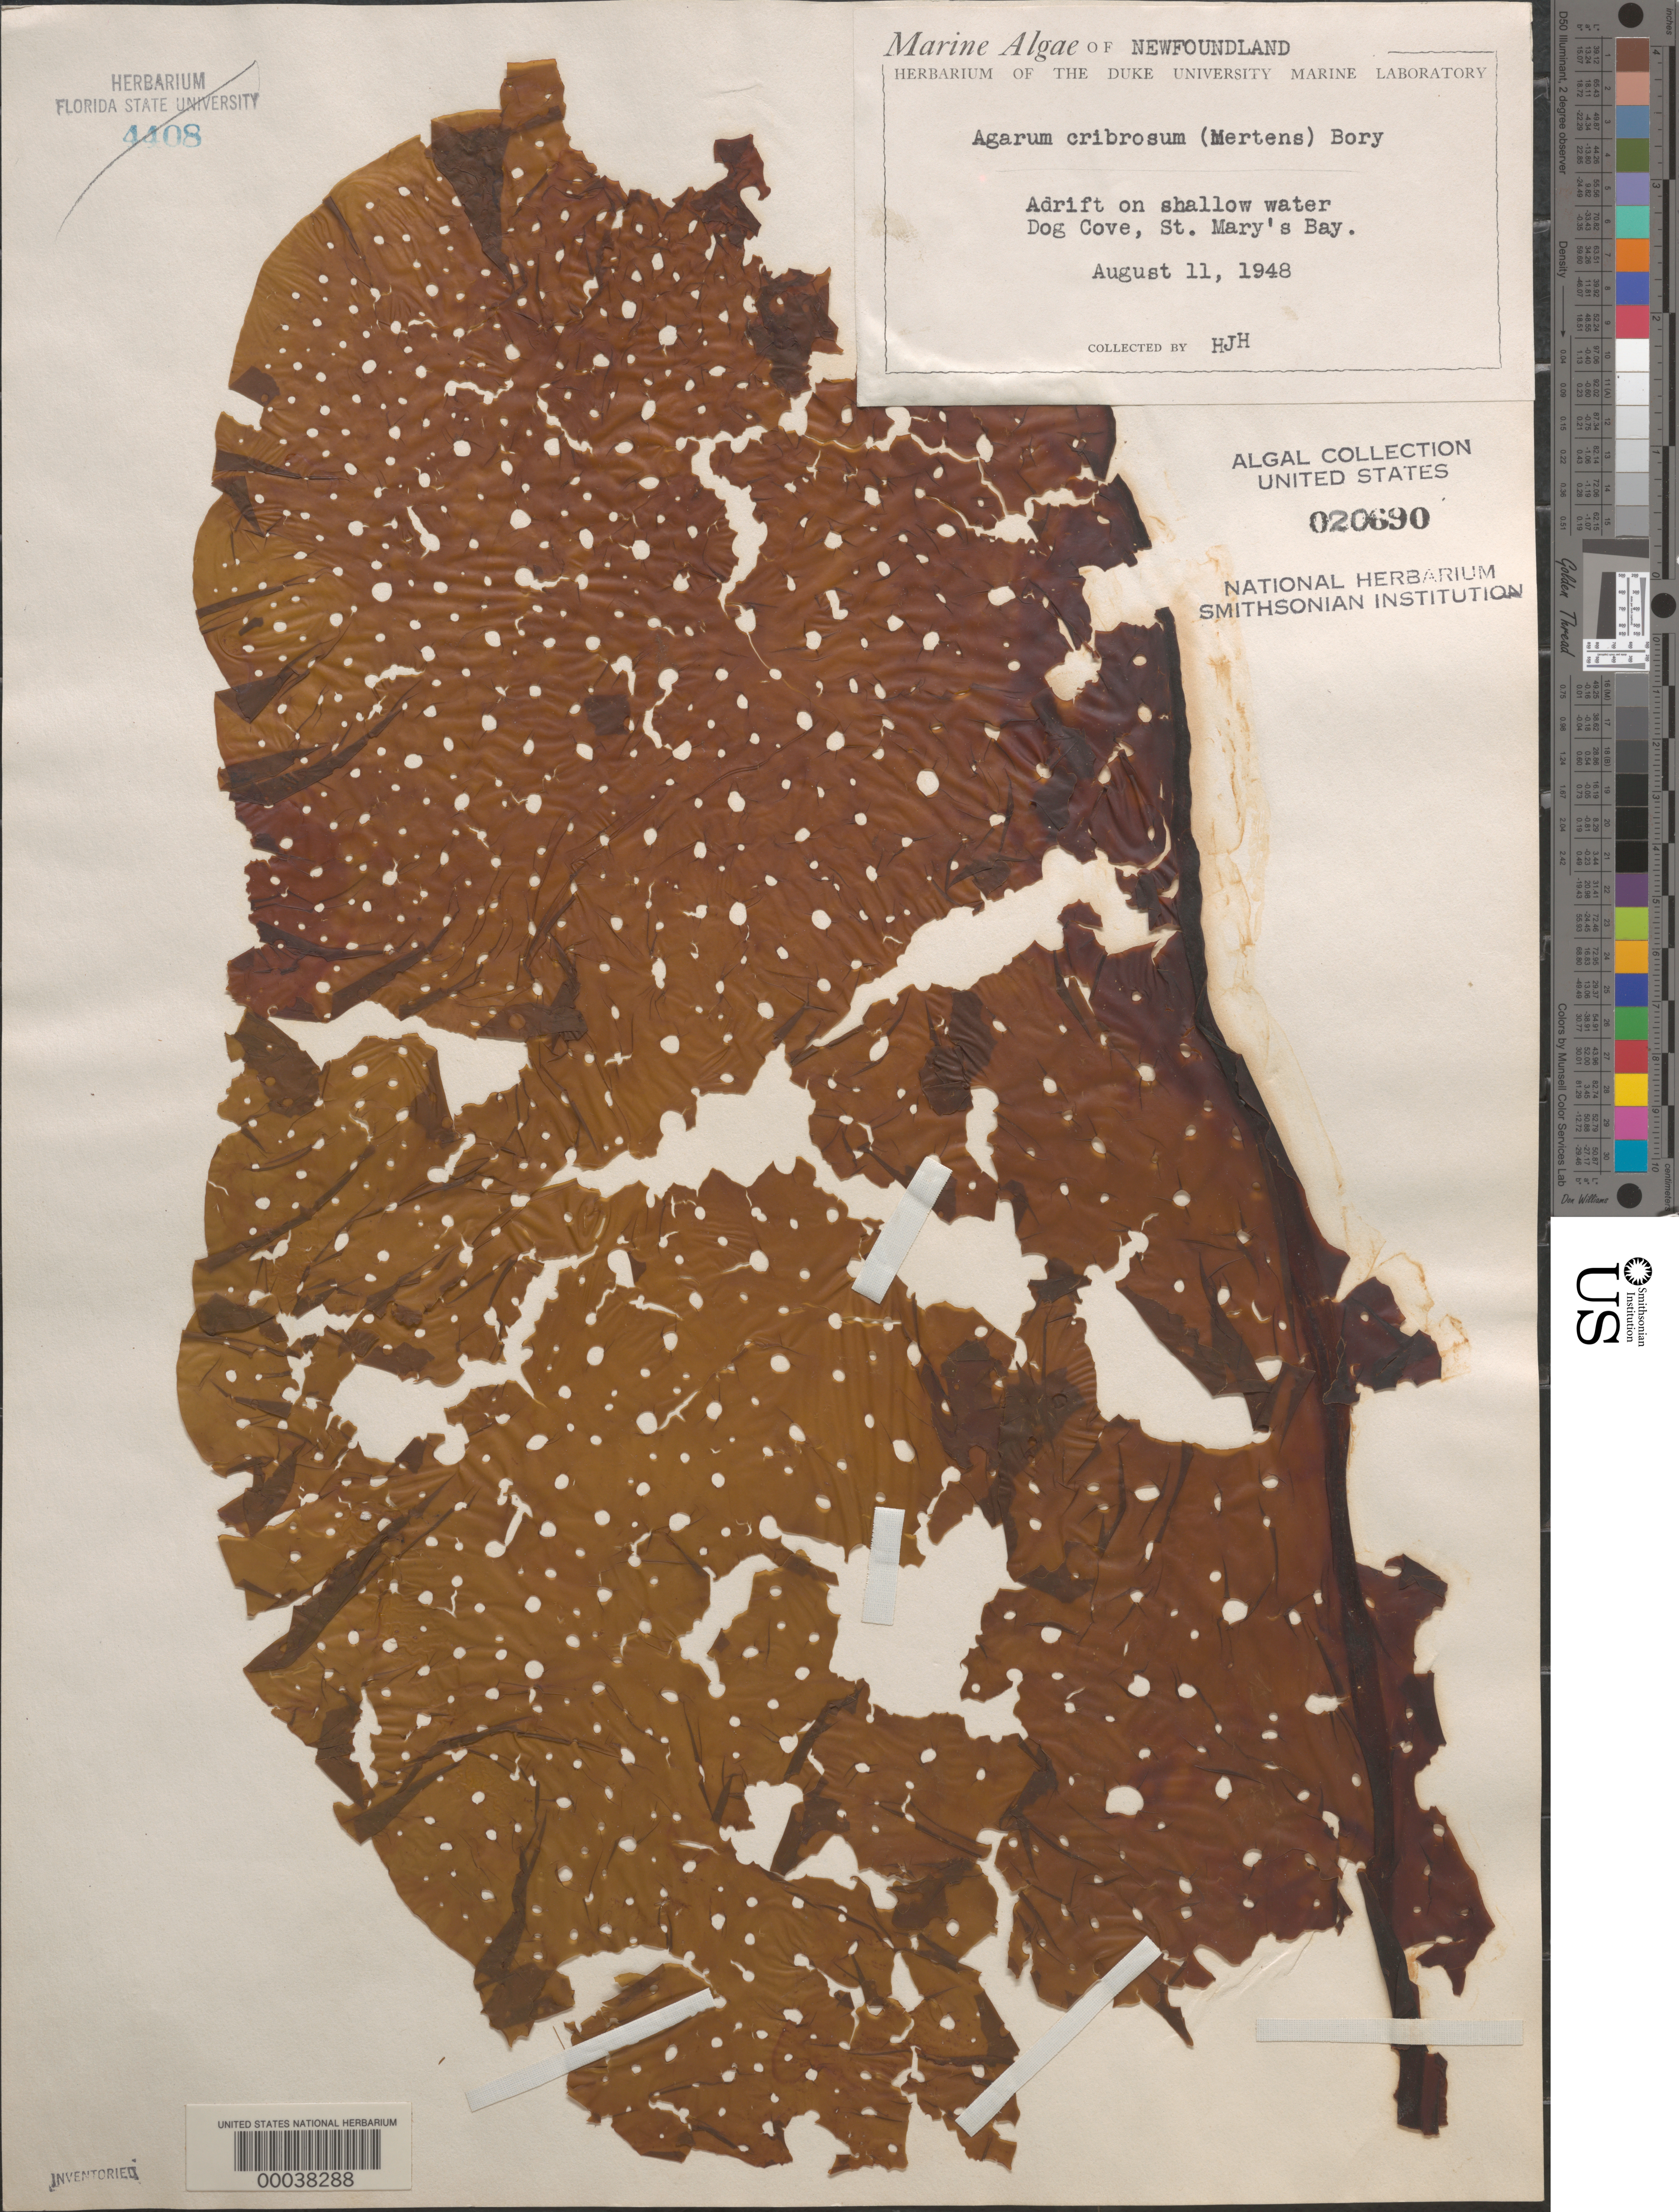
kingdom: Chromista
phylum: Ochrophyta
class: Phaeophyceae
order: Laminariales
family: Costariaceae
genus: Agarum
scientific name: Agarum clathratum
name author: Dumortier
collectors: H. J. Humm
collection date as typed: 11 Aug 1948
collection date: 1948-08-11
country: Canada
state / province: Newfoundland and Labrador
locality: Dog Cove, St. Mary's Bay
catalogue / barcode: US 20690